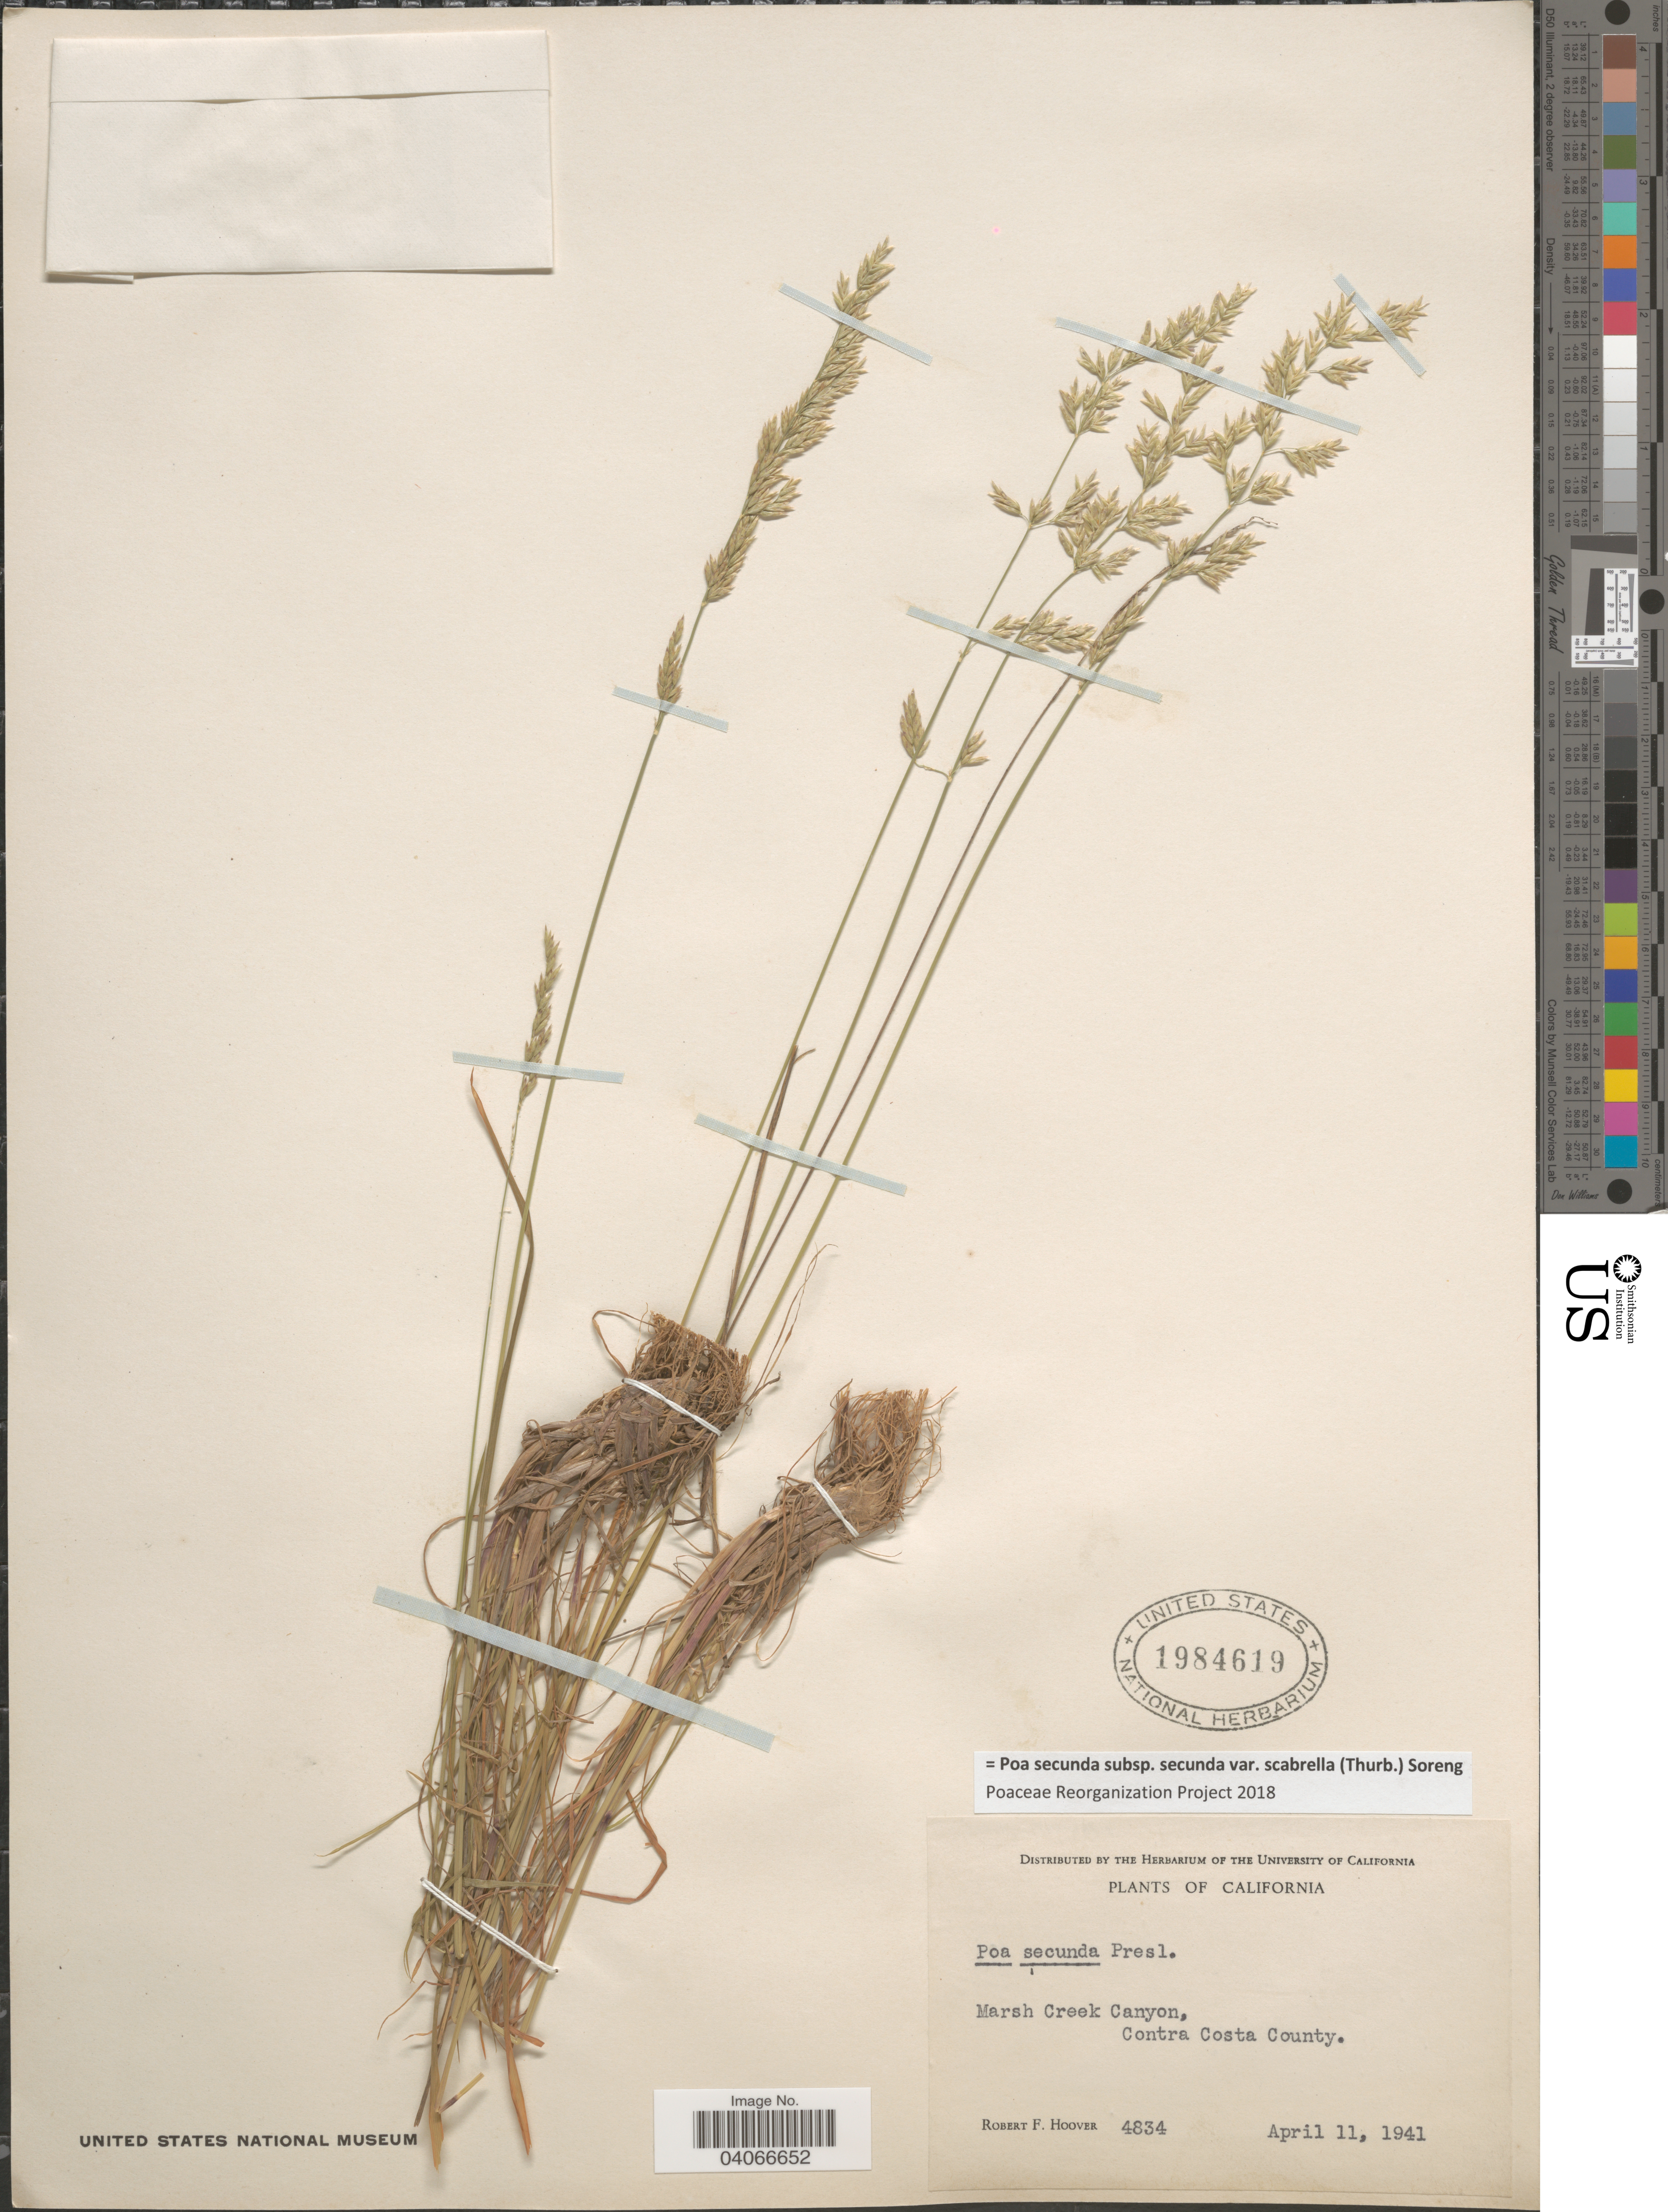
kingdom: Plantae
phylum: Tracheophyta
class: Liliopsida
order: Poales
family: Poaceae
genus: Poa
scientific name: Poa secunda subsp. secunda var. scabrella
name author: (Thurb.) Soreng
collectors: R. F. Hoover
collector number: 4834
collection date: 1941-04-11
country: United States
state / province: California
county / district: Contra Costa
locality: Marsh Creek Canyon, Contra Costa County.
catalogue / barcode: US 1984619